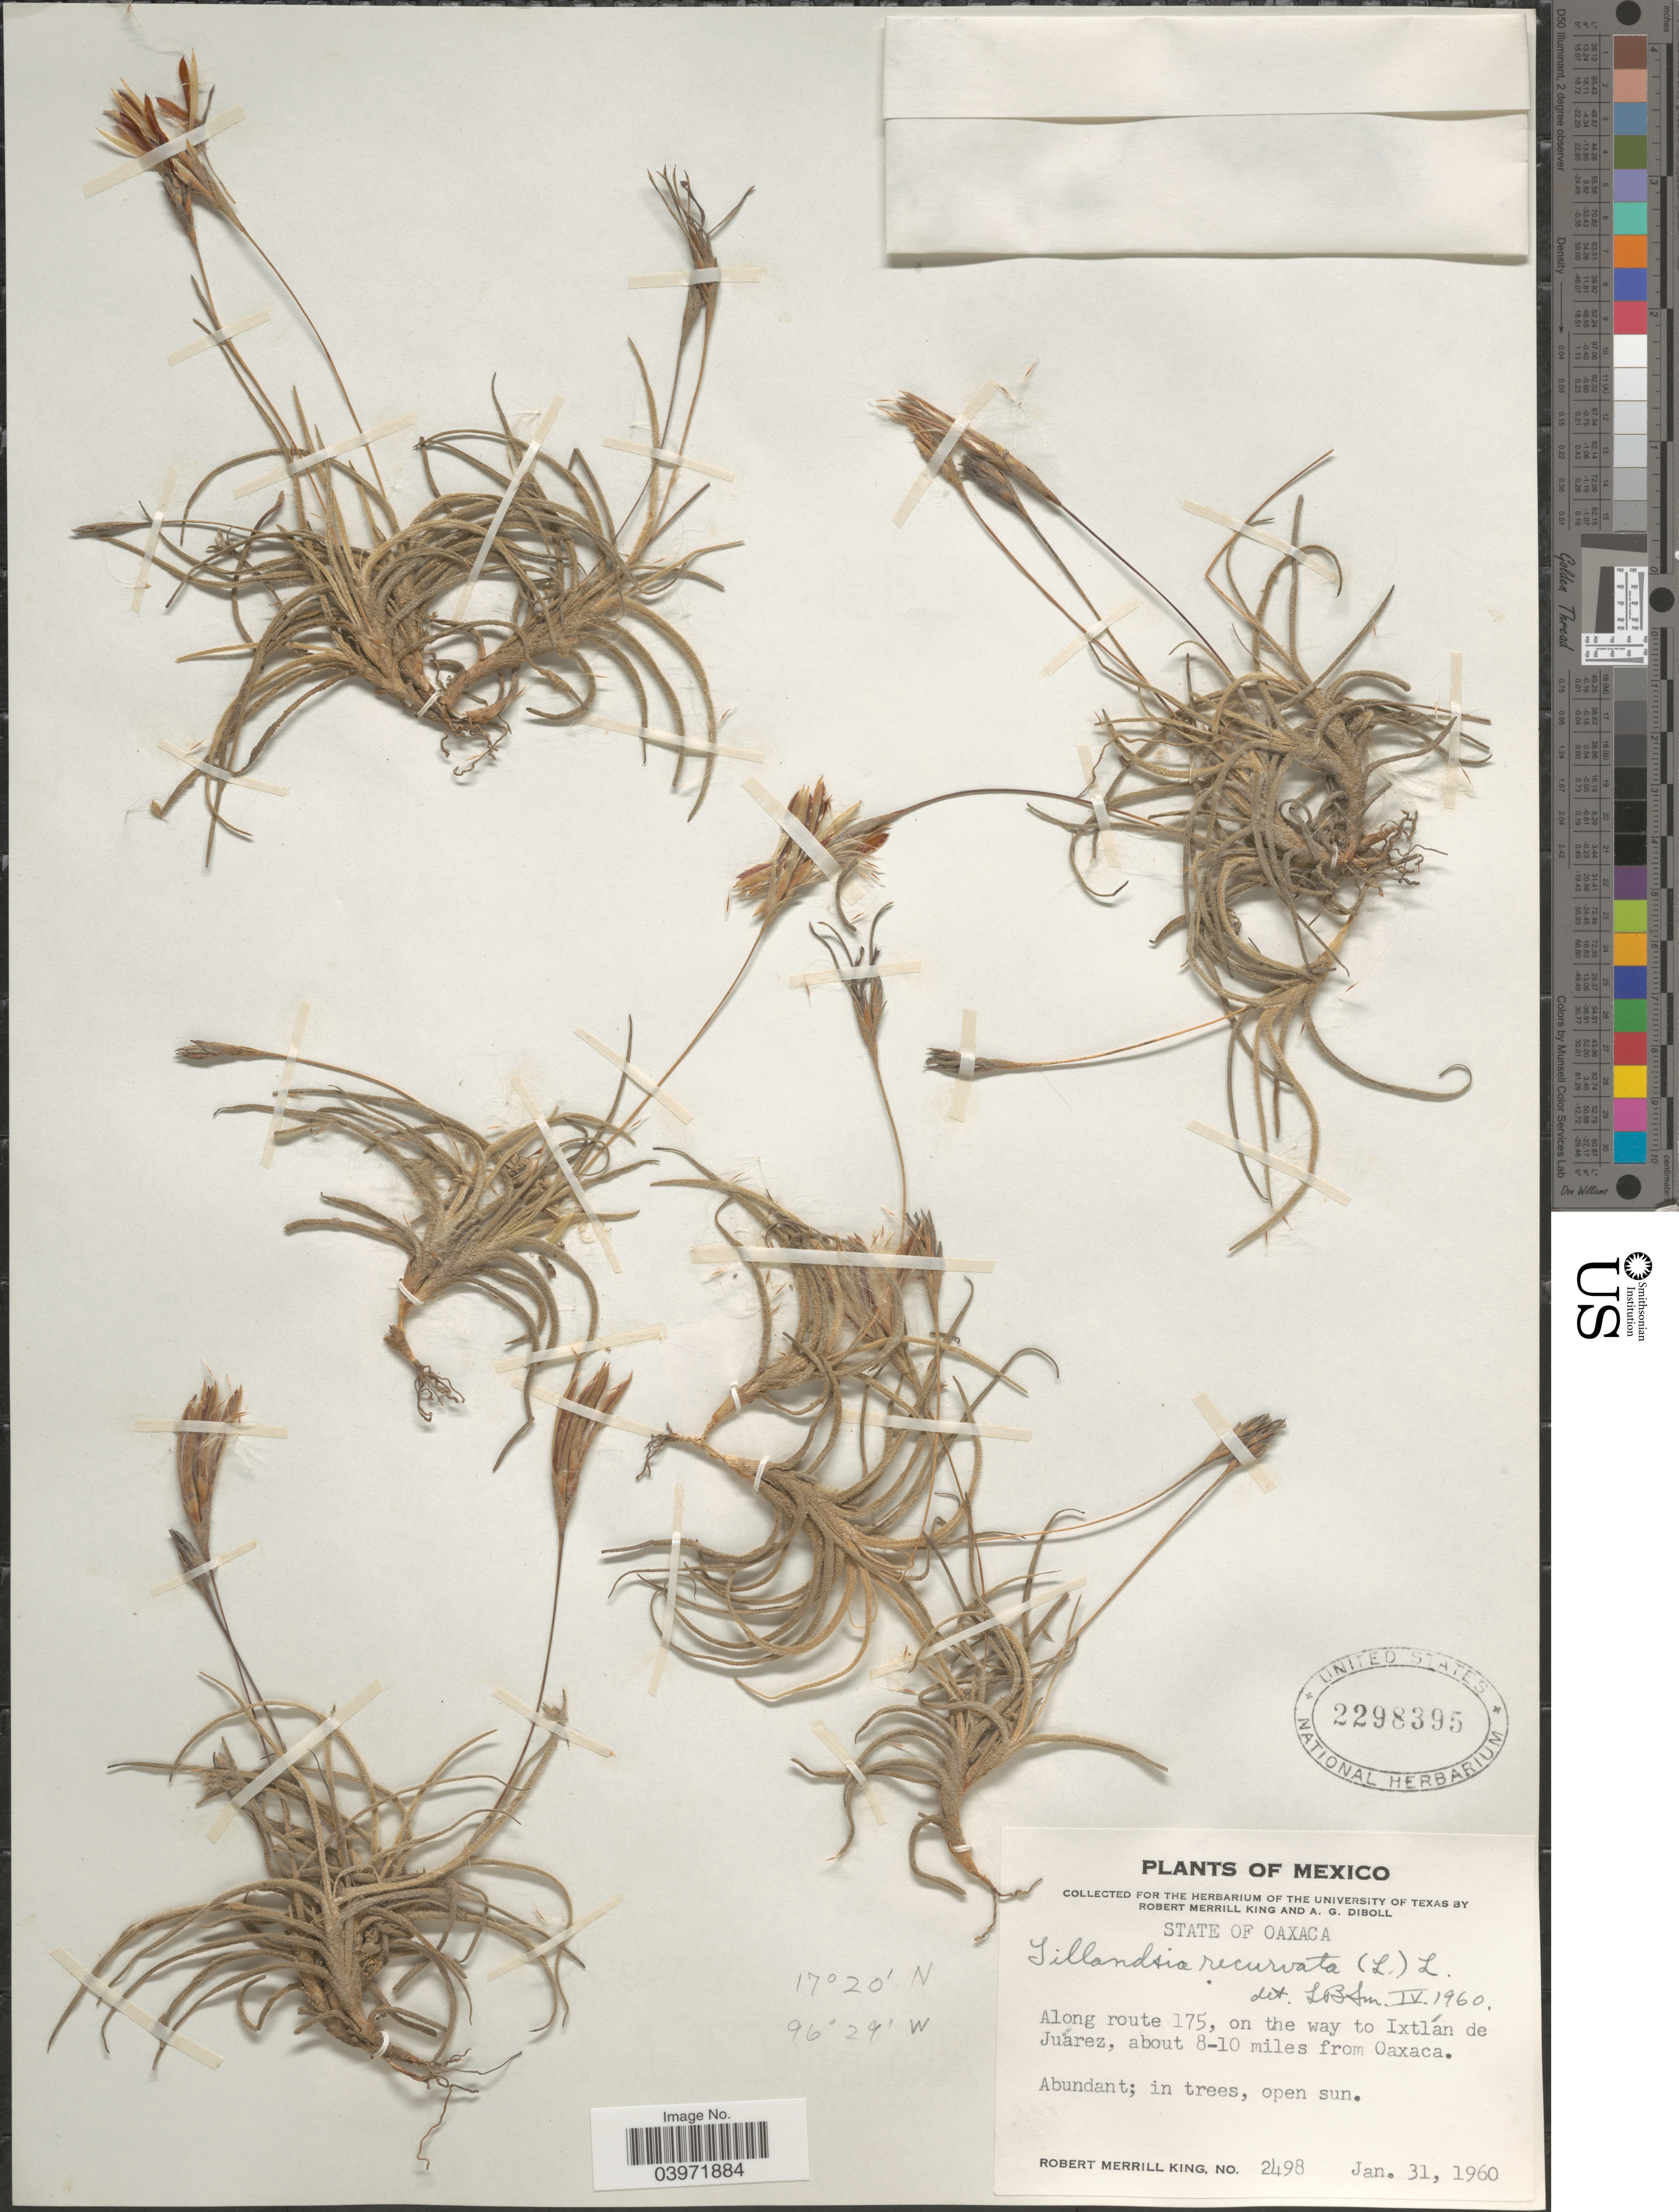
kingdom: Plantae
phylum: Tracheophyta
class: Liliopsida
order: Poales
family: Bromeliaceae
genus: Tillandsia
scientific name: Tillandsia recurvata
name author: L.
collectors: R. M. King & A. Diboll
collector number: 2498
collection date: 1960-01-31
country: Mexico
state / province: Oaxaca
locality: Along route 175, on the way to Ixtlán de Juarez, about 8-10 miles from Oaxaca.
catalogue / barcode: US 2298395